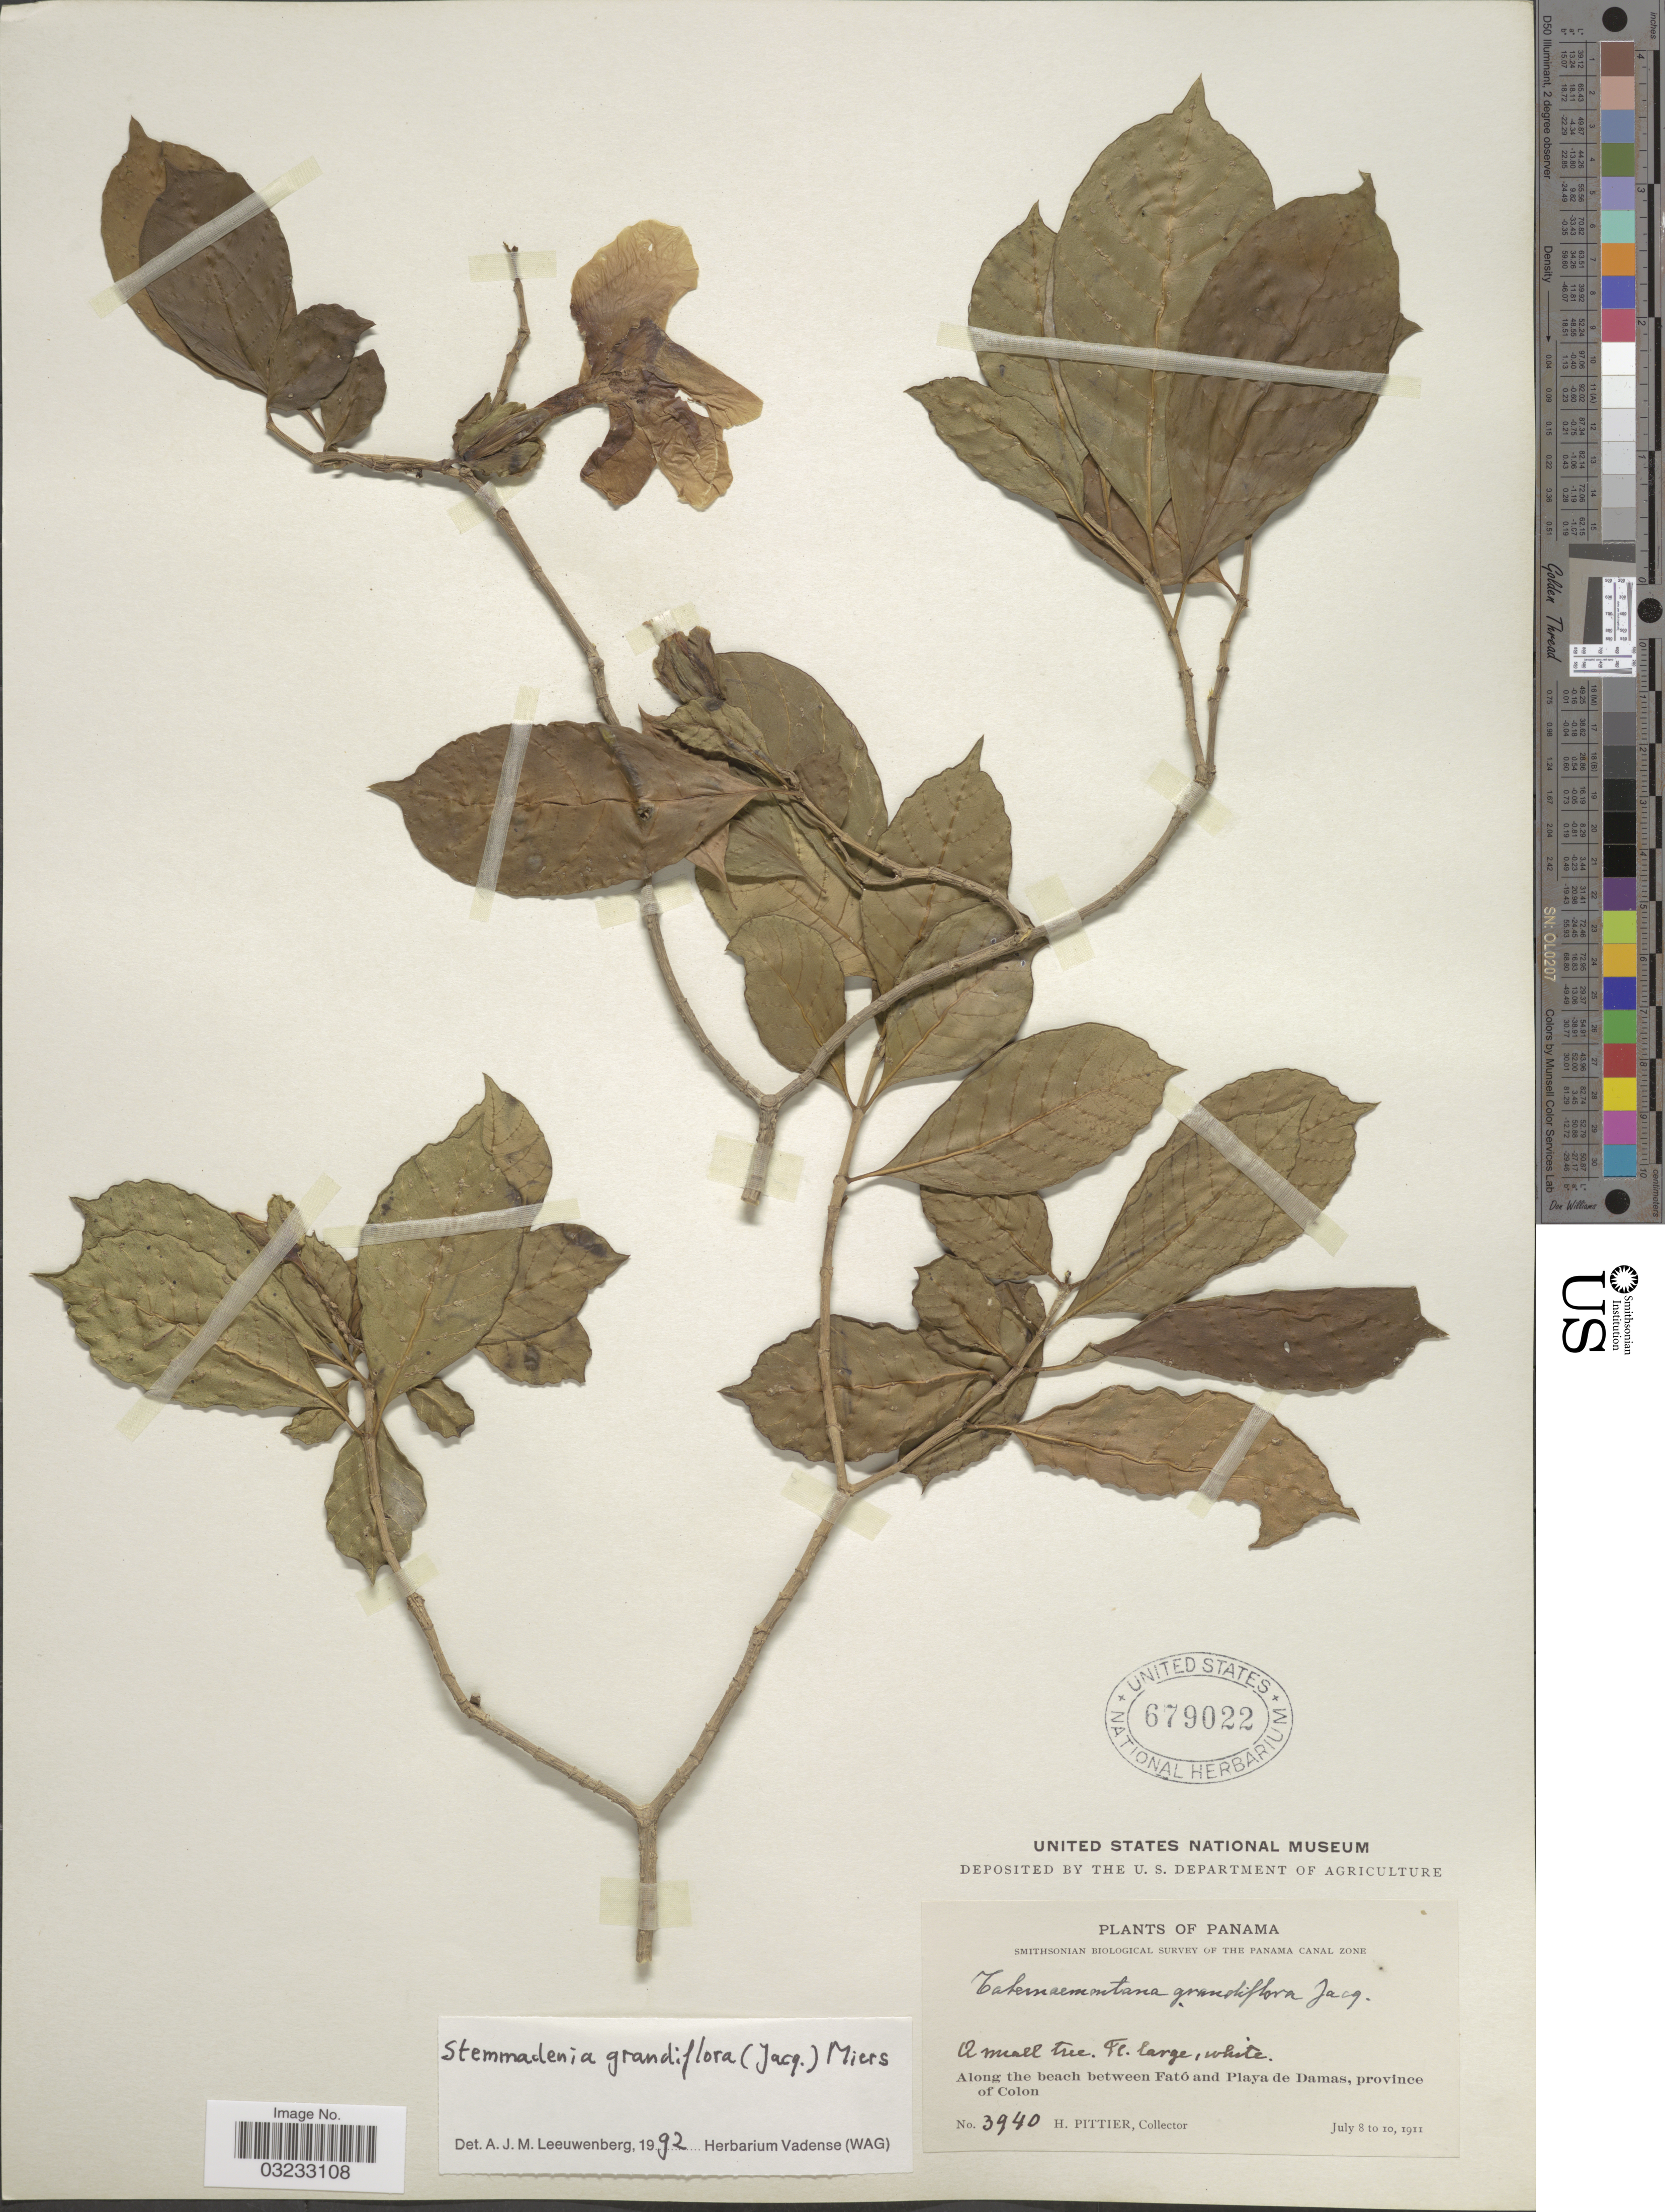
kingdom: Plantae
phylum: Tracheophyta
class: Magnoliopsida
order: Gentianales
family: Apocynaceae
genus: Stemmadenia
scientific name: Stemmadenia grandiflora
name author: (Jacq.) Miers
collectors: H. F. Pittier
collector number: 3940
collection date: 1911-07-08/1911-07-10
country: Panama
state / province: Colón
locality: The Panama Canal Zone. Along the beach between Fató and Playa de Damas.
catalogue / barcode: US 679022